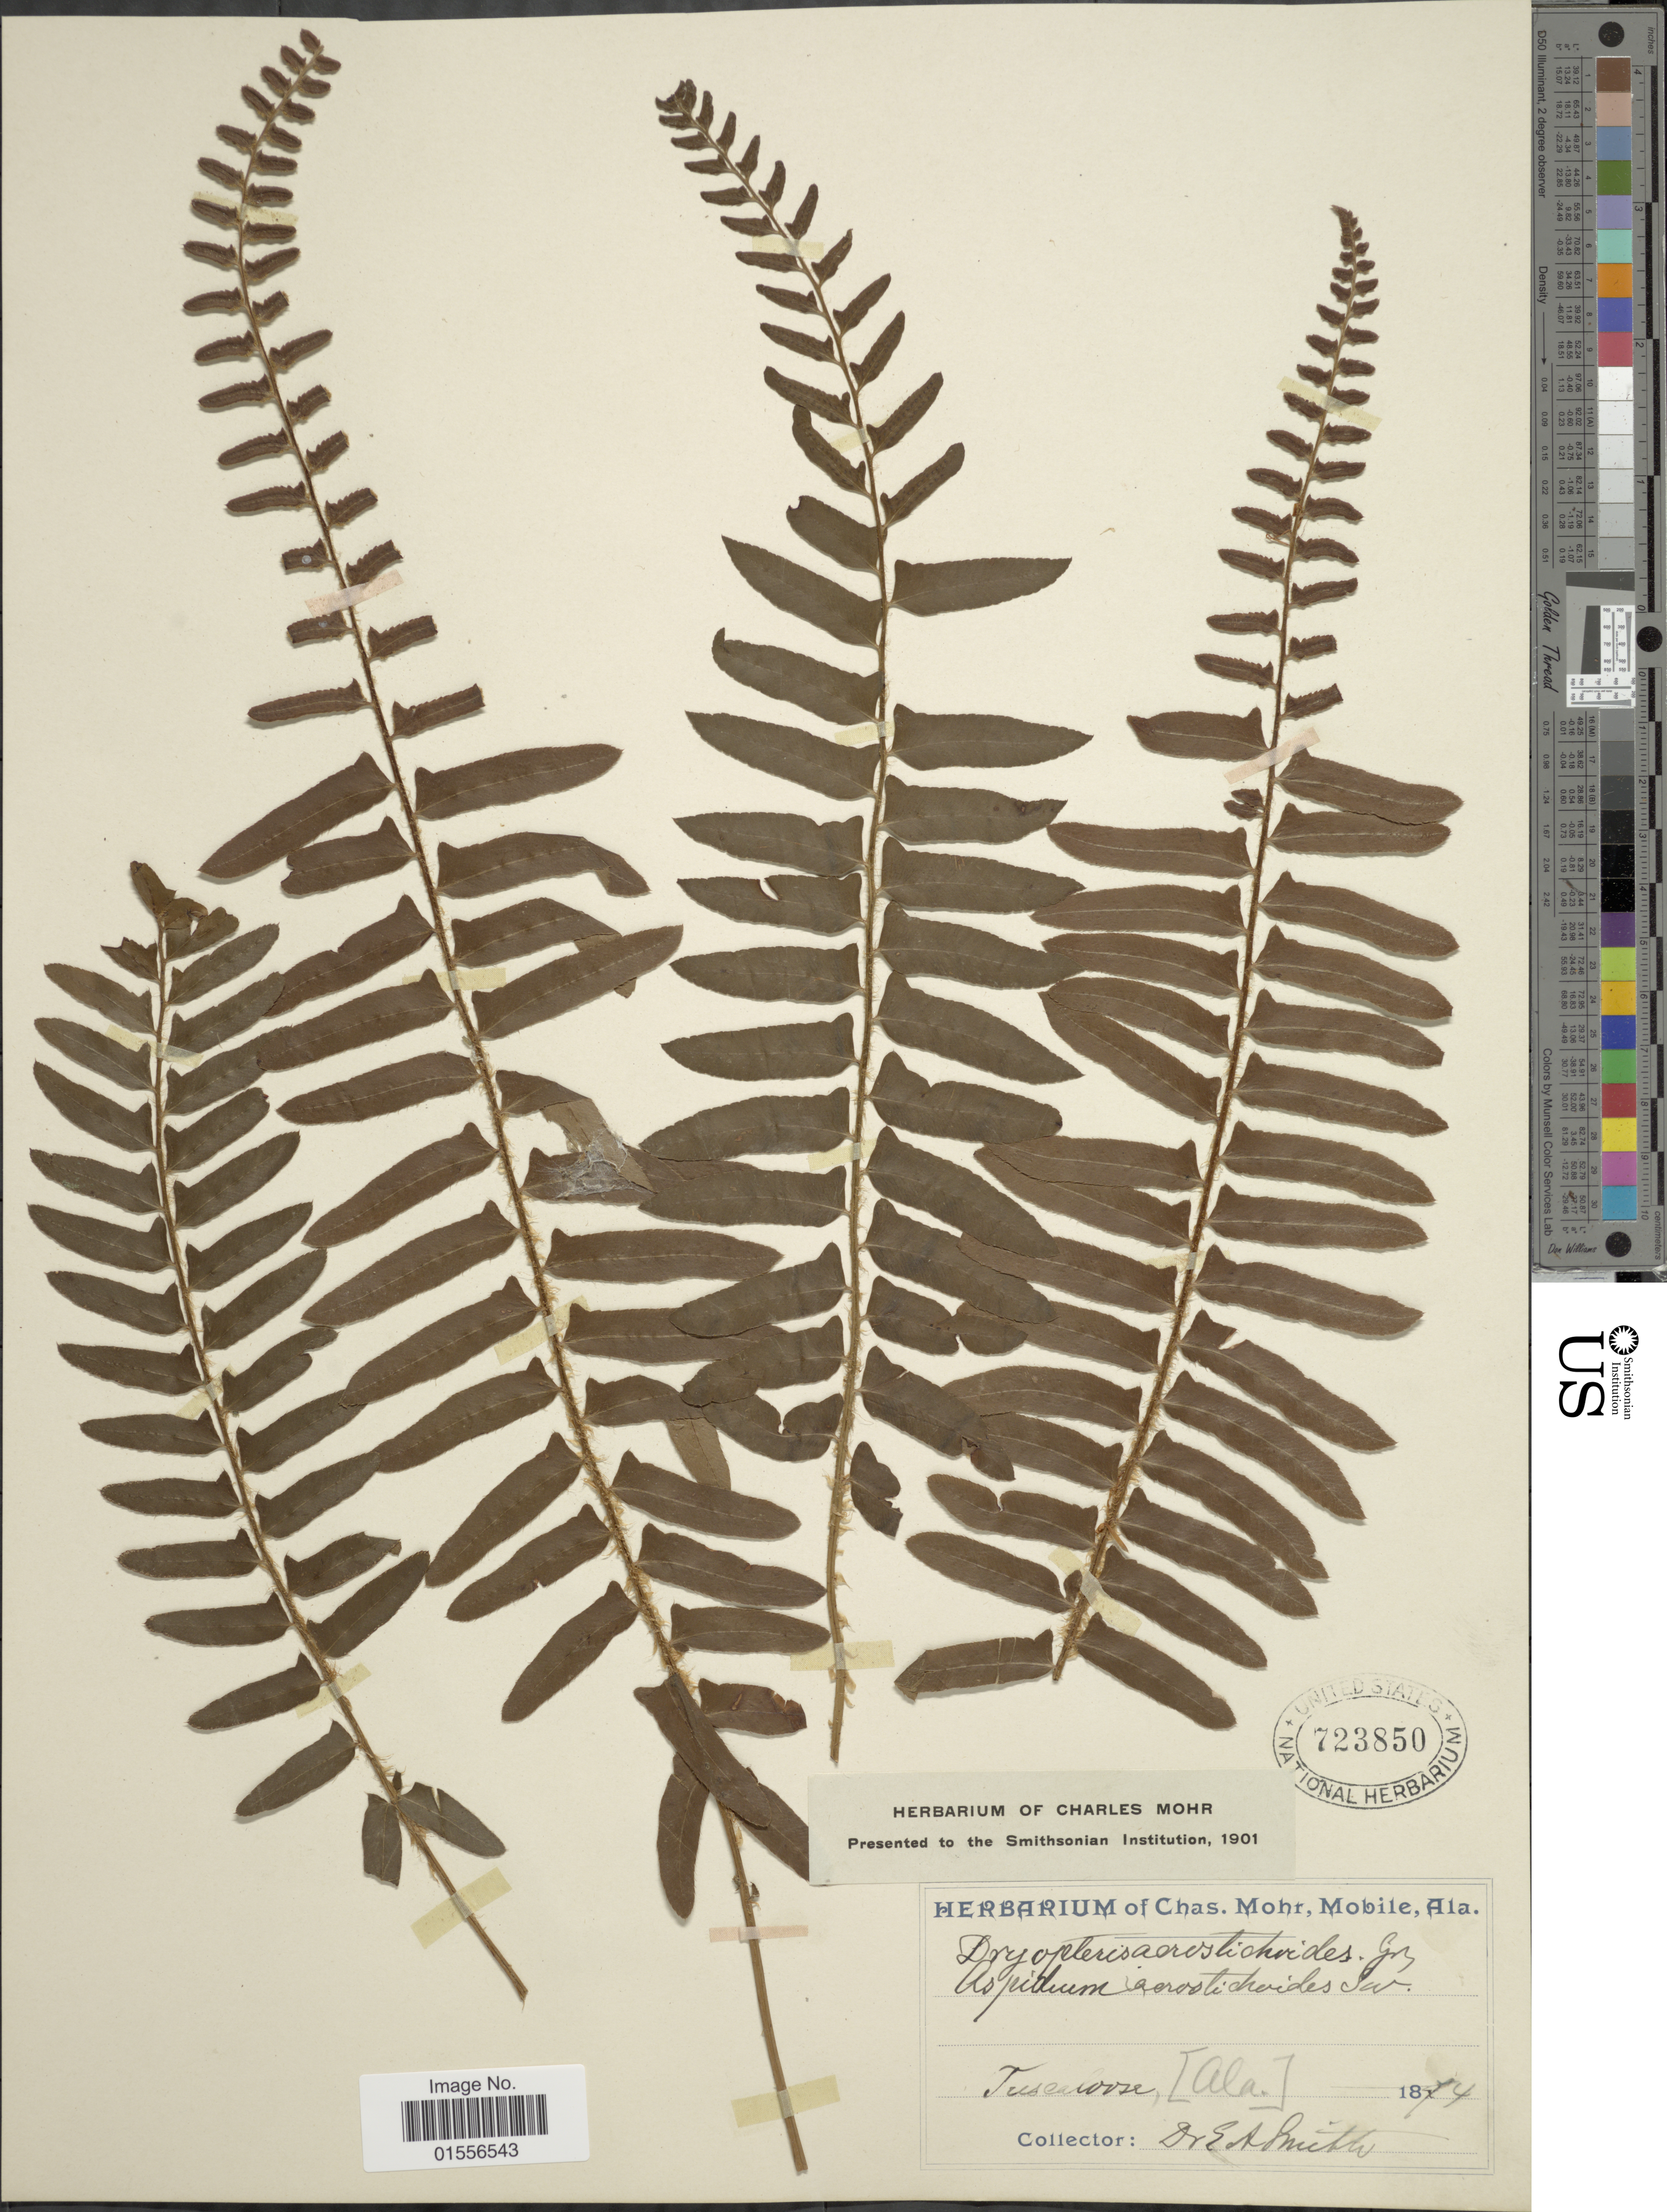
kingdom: Plantae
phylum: Tracheophyta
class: Polypodiopsida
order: Polypodiales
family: Dryopteridaceae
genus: Polystichum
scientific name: Polystichum acrostichoides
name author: (Michx.) Schott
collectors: E. A. Smith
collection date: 1874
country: United States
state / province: Alabama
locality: Tuscaloosa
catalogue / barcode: US 723850